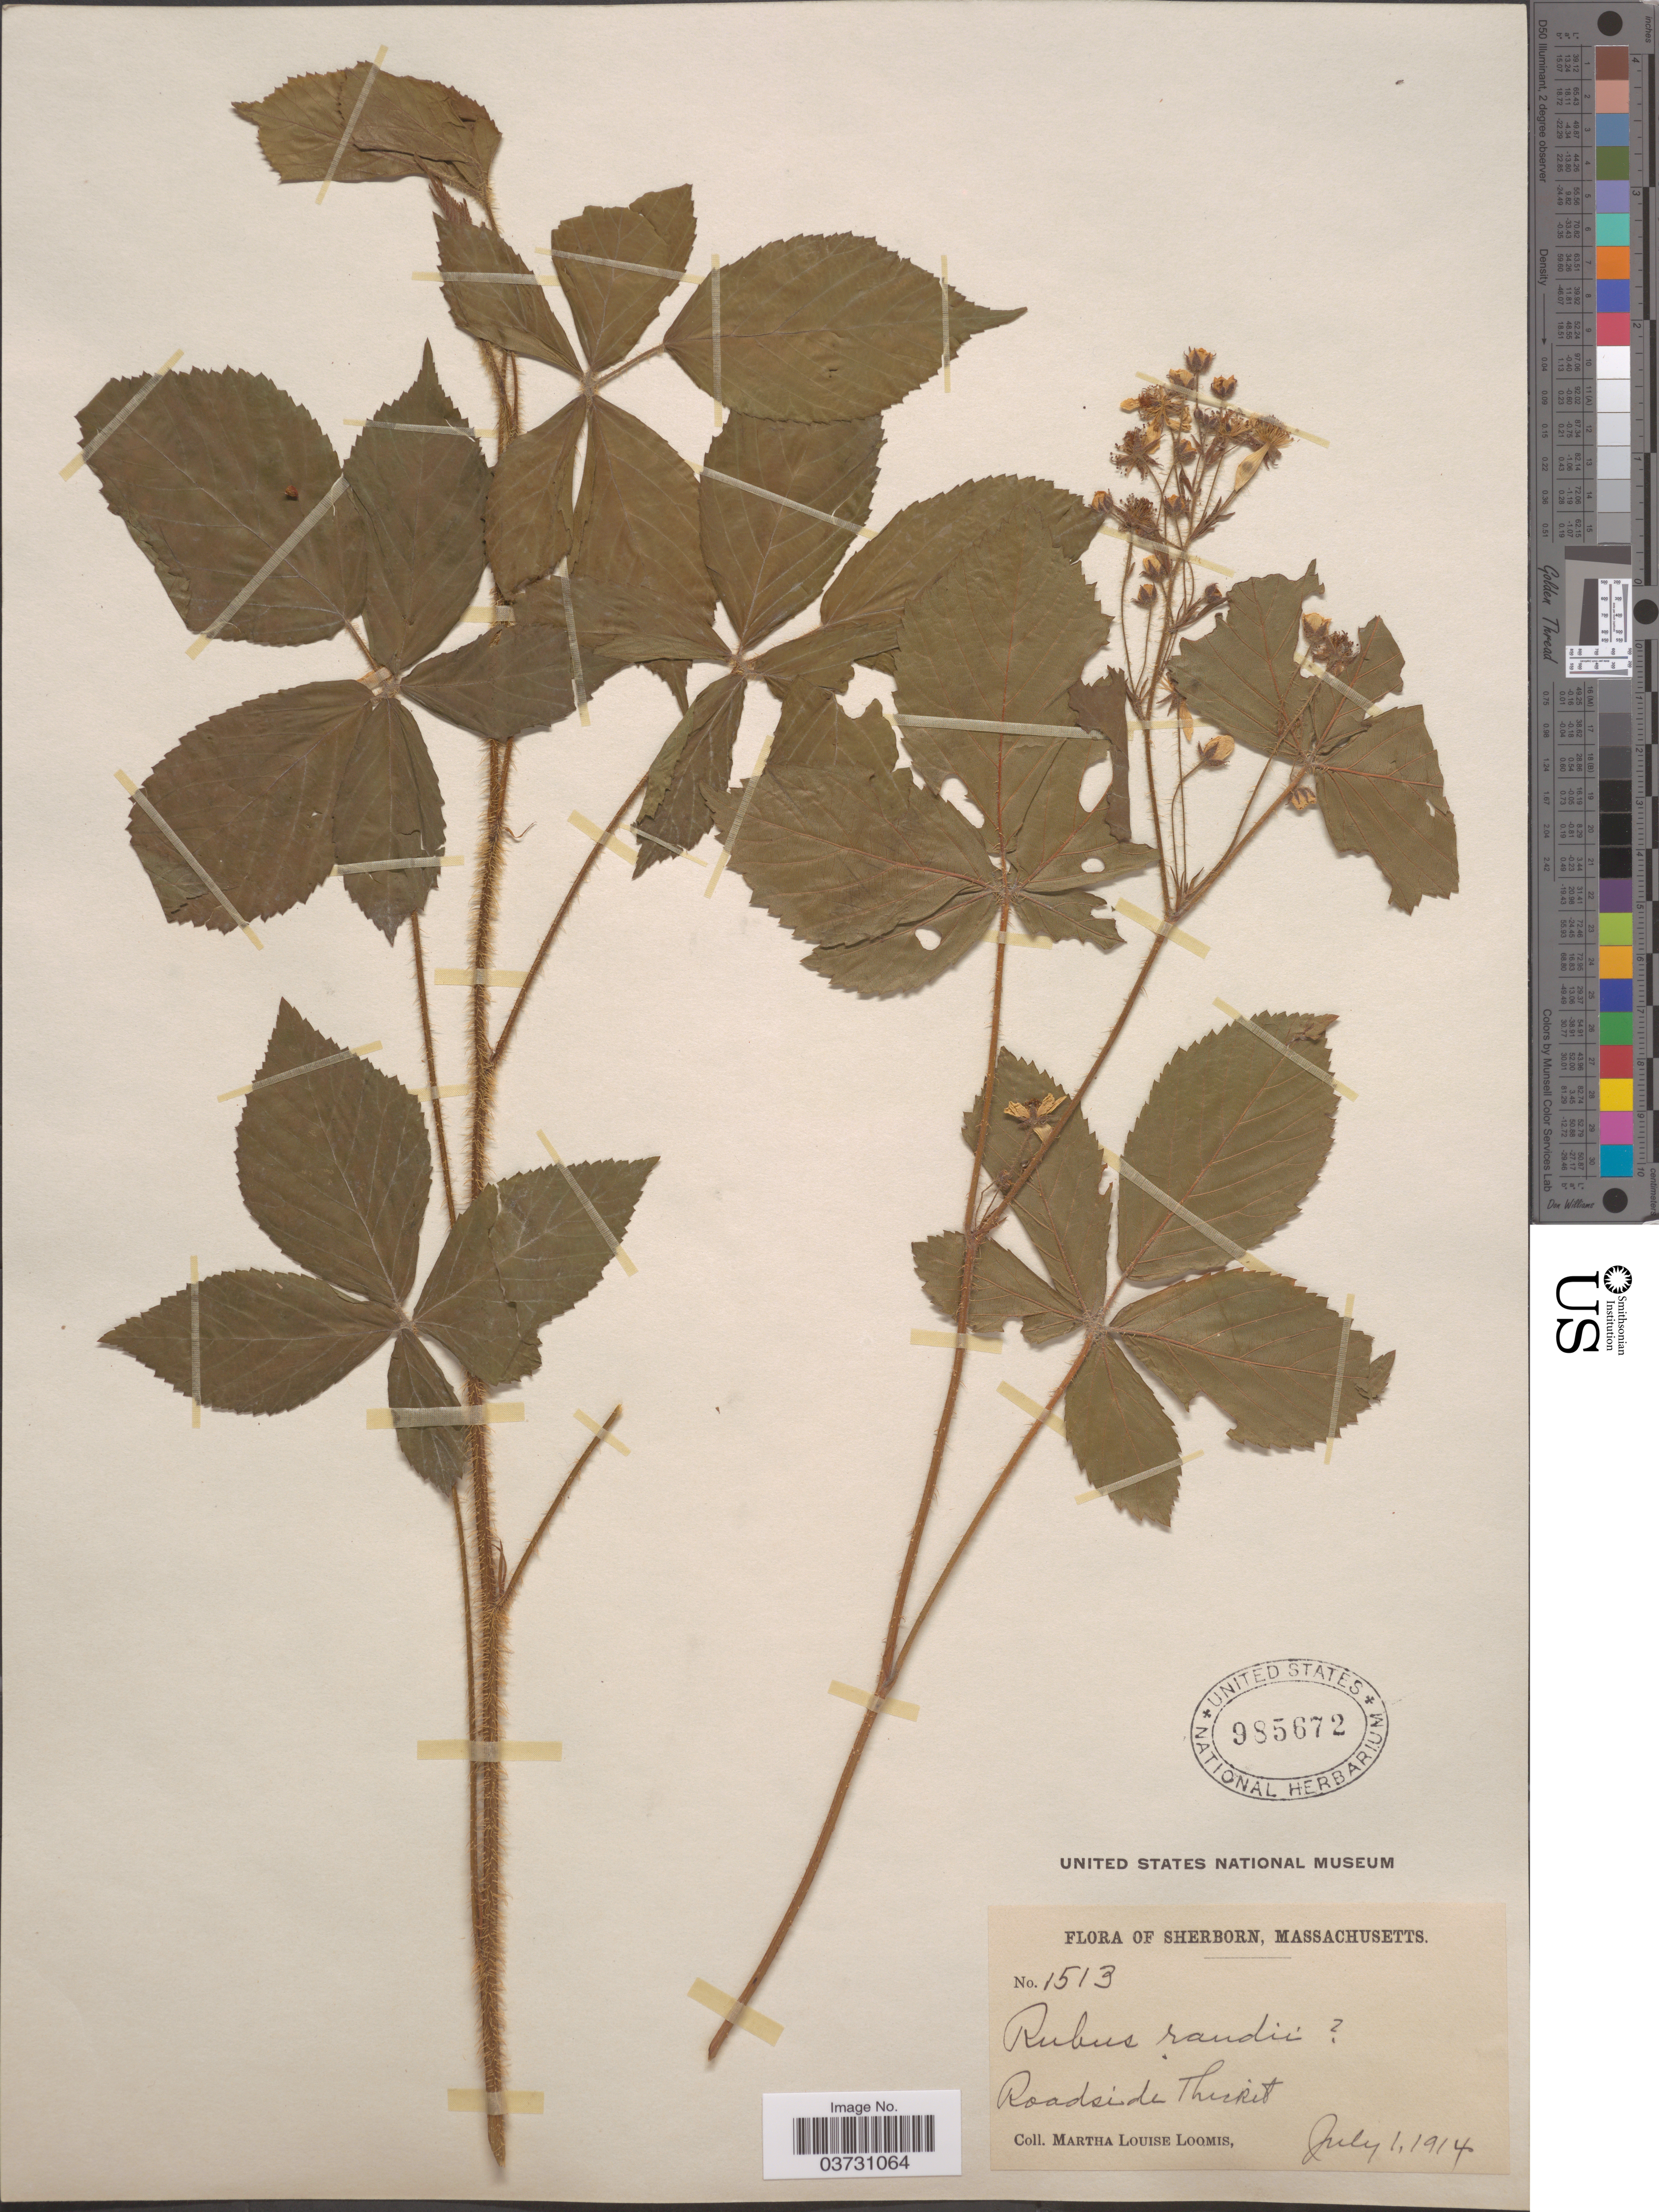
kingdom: Plantae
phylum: Tracheophyta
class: Magnoliopsida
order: Rosales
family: Rosaceae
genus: Rubus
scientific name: Rubus randii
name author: (L.H. Bailey) Rydb.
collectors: M. L. Loomis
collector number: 1513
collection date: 1914-07-01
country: United States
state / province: Massachusetts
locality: Sherborn. Roadside thicket.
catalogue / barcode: US 985672